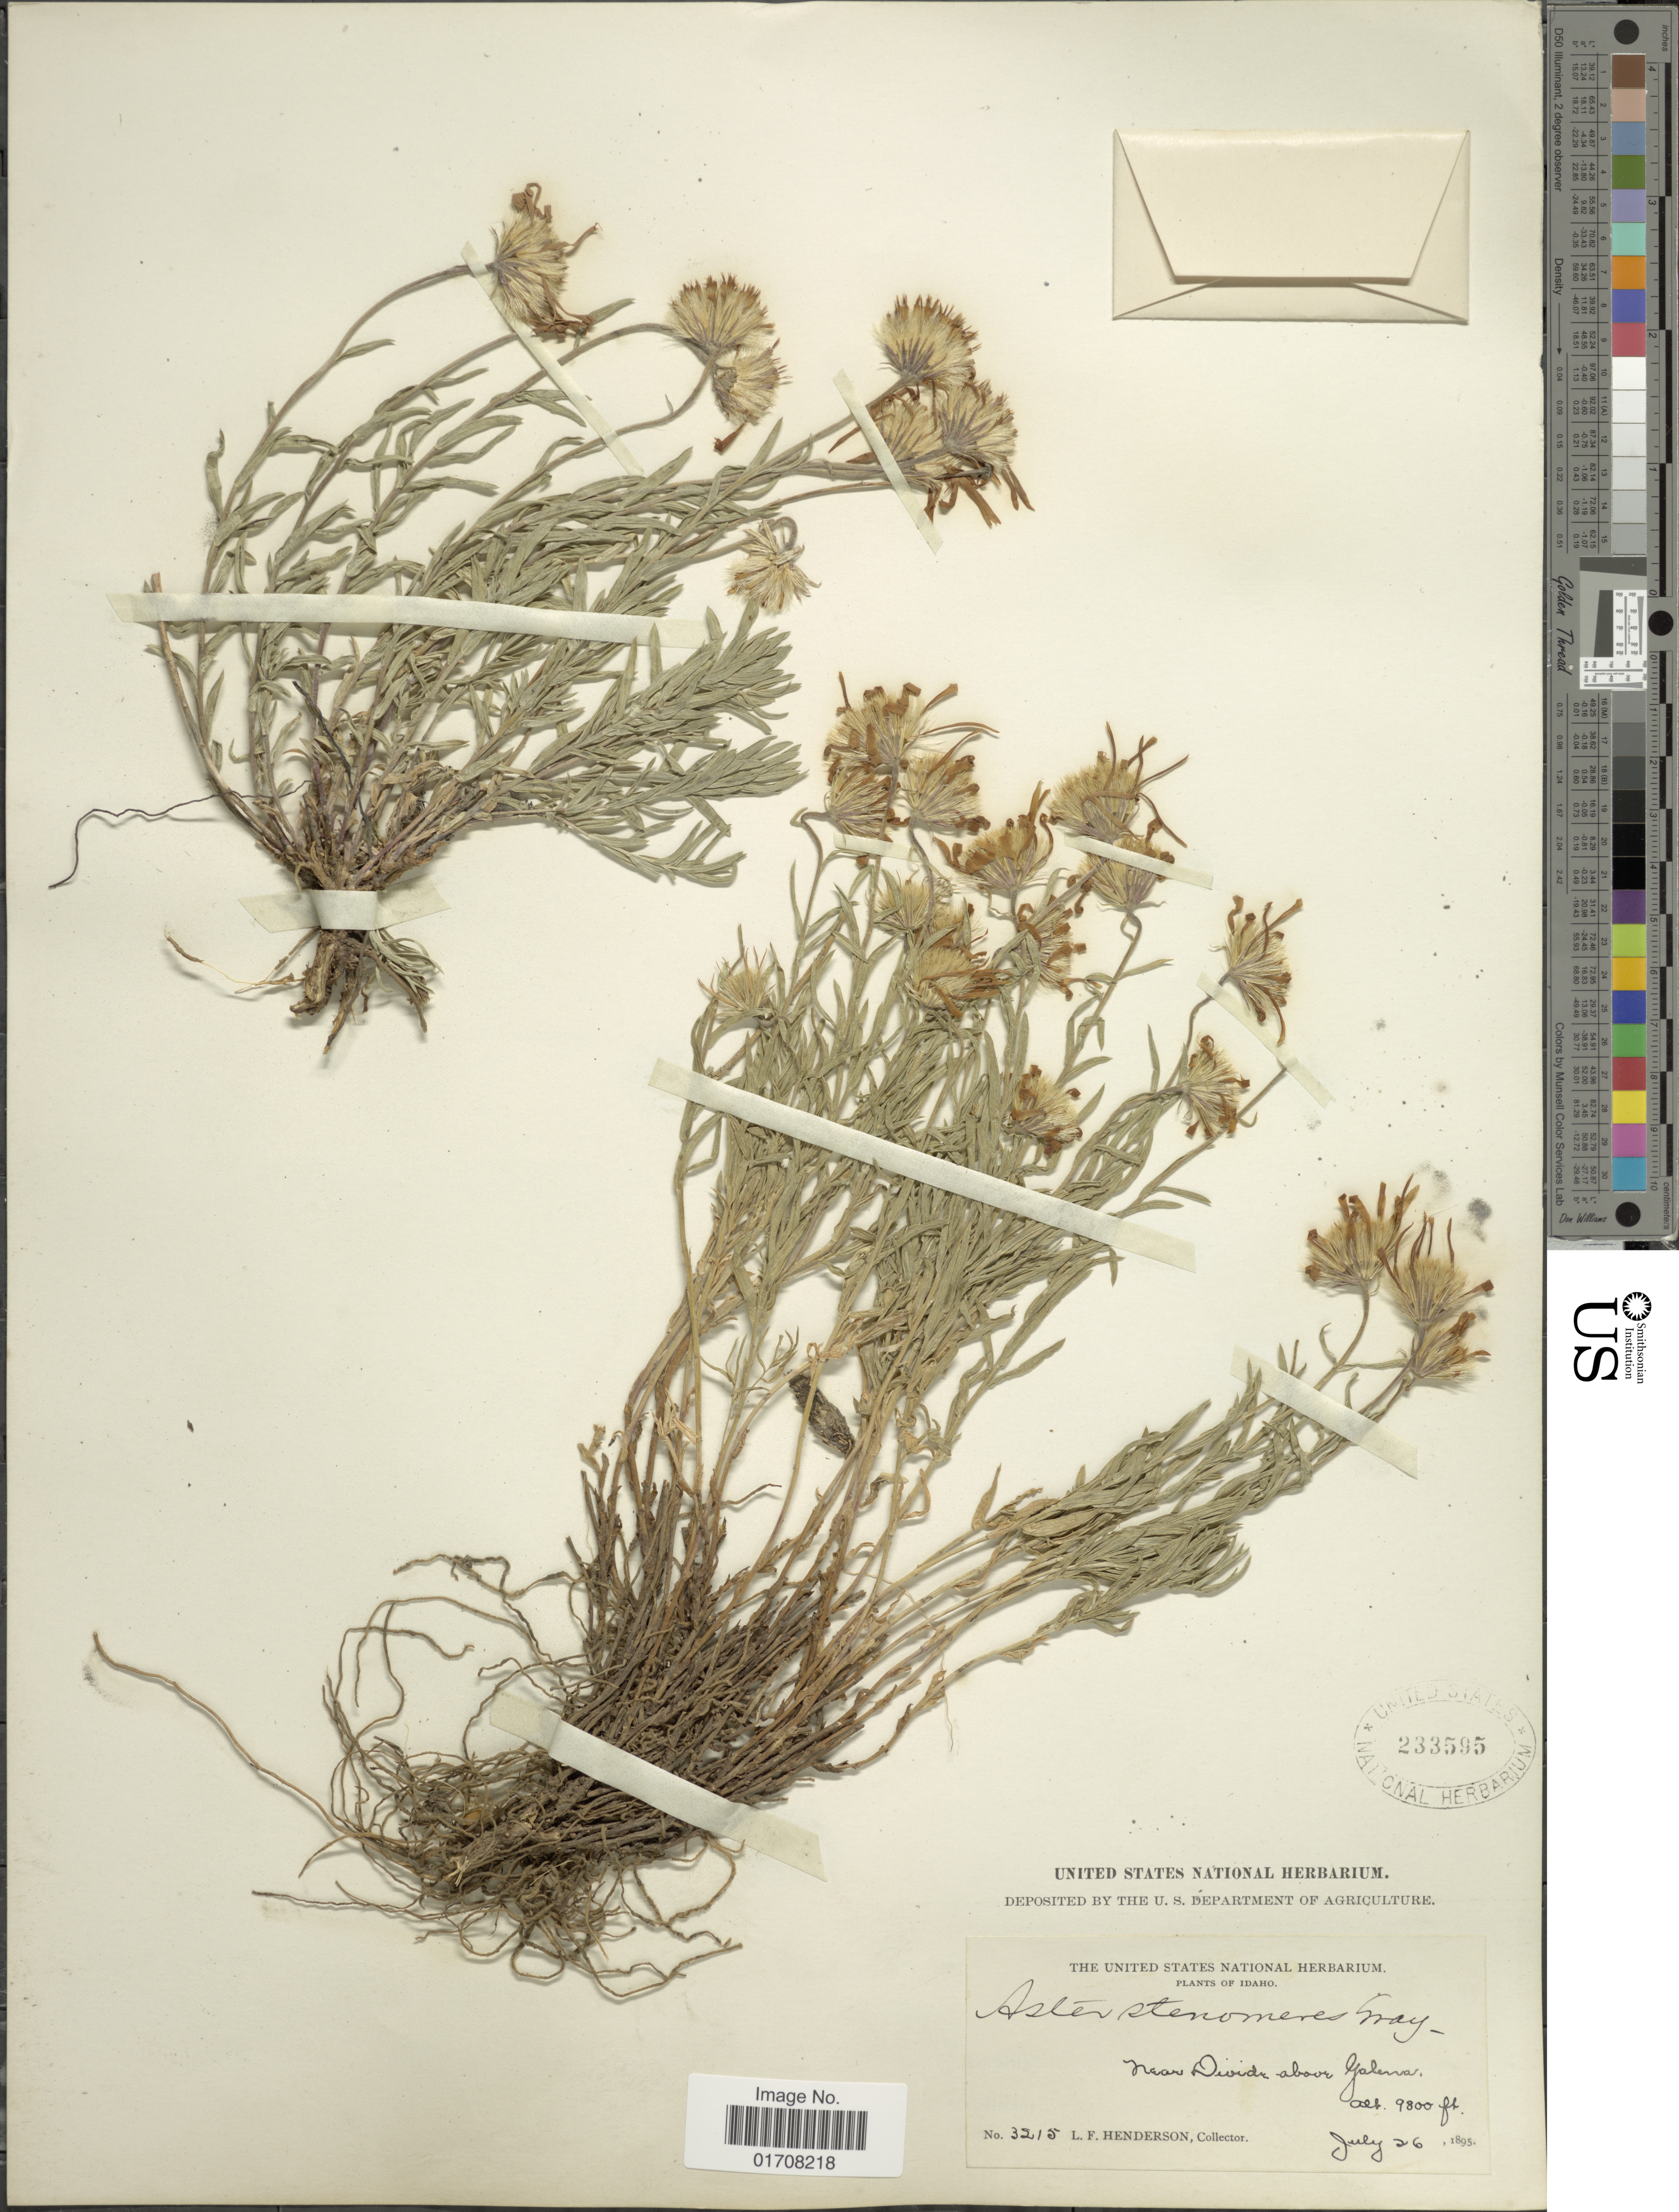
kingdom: Plantae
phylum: Tracheophyta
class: Magnoliopsida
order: Asterales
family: Asteraceae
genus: Ionactis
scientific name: Ionactis stenomeres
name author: (A. Gray) Greene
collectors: L. Henderson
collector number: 3215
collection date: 1895-07-26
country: United States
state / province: Idaho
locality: Near Divide above Galena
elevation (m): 2987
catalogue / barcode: US 233595